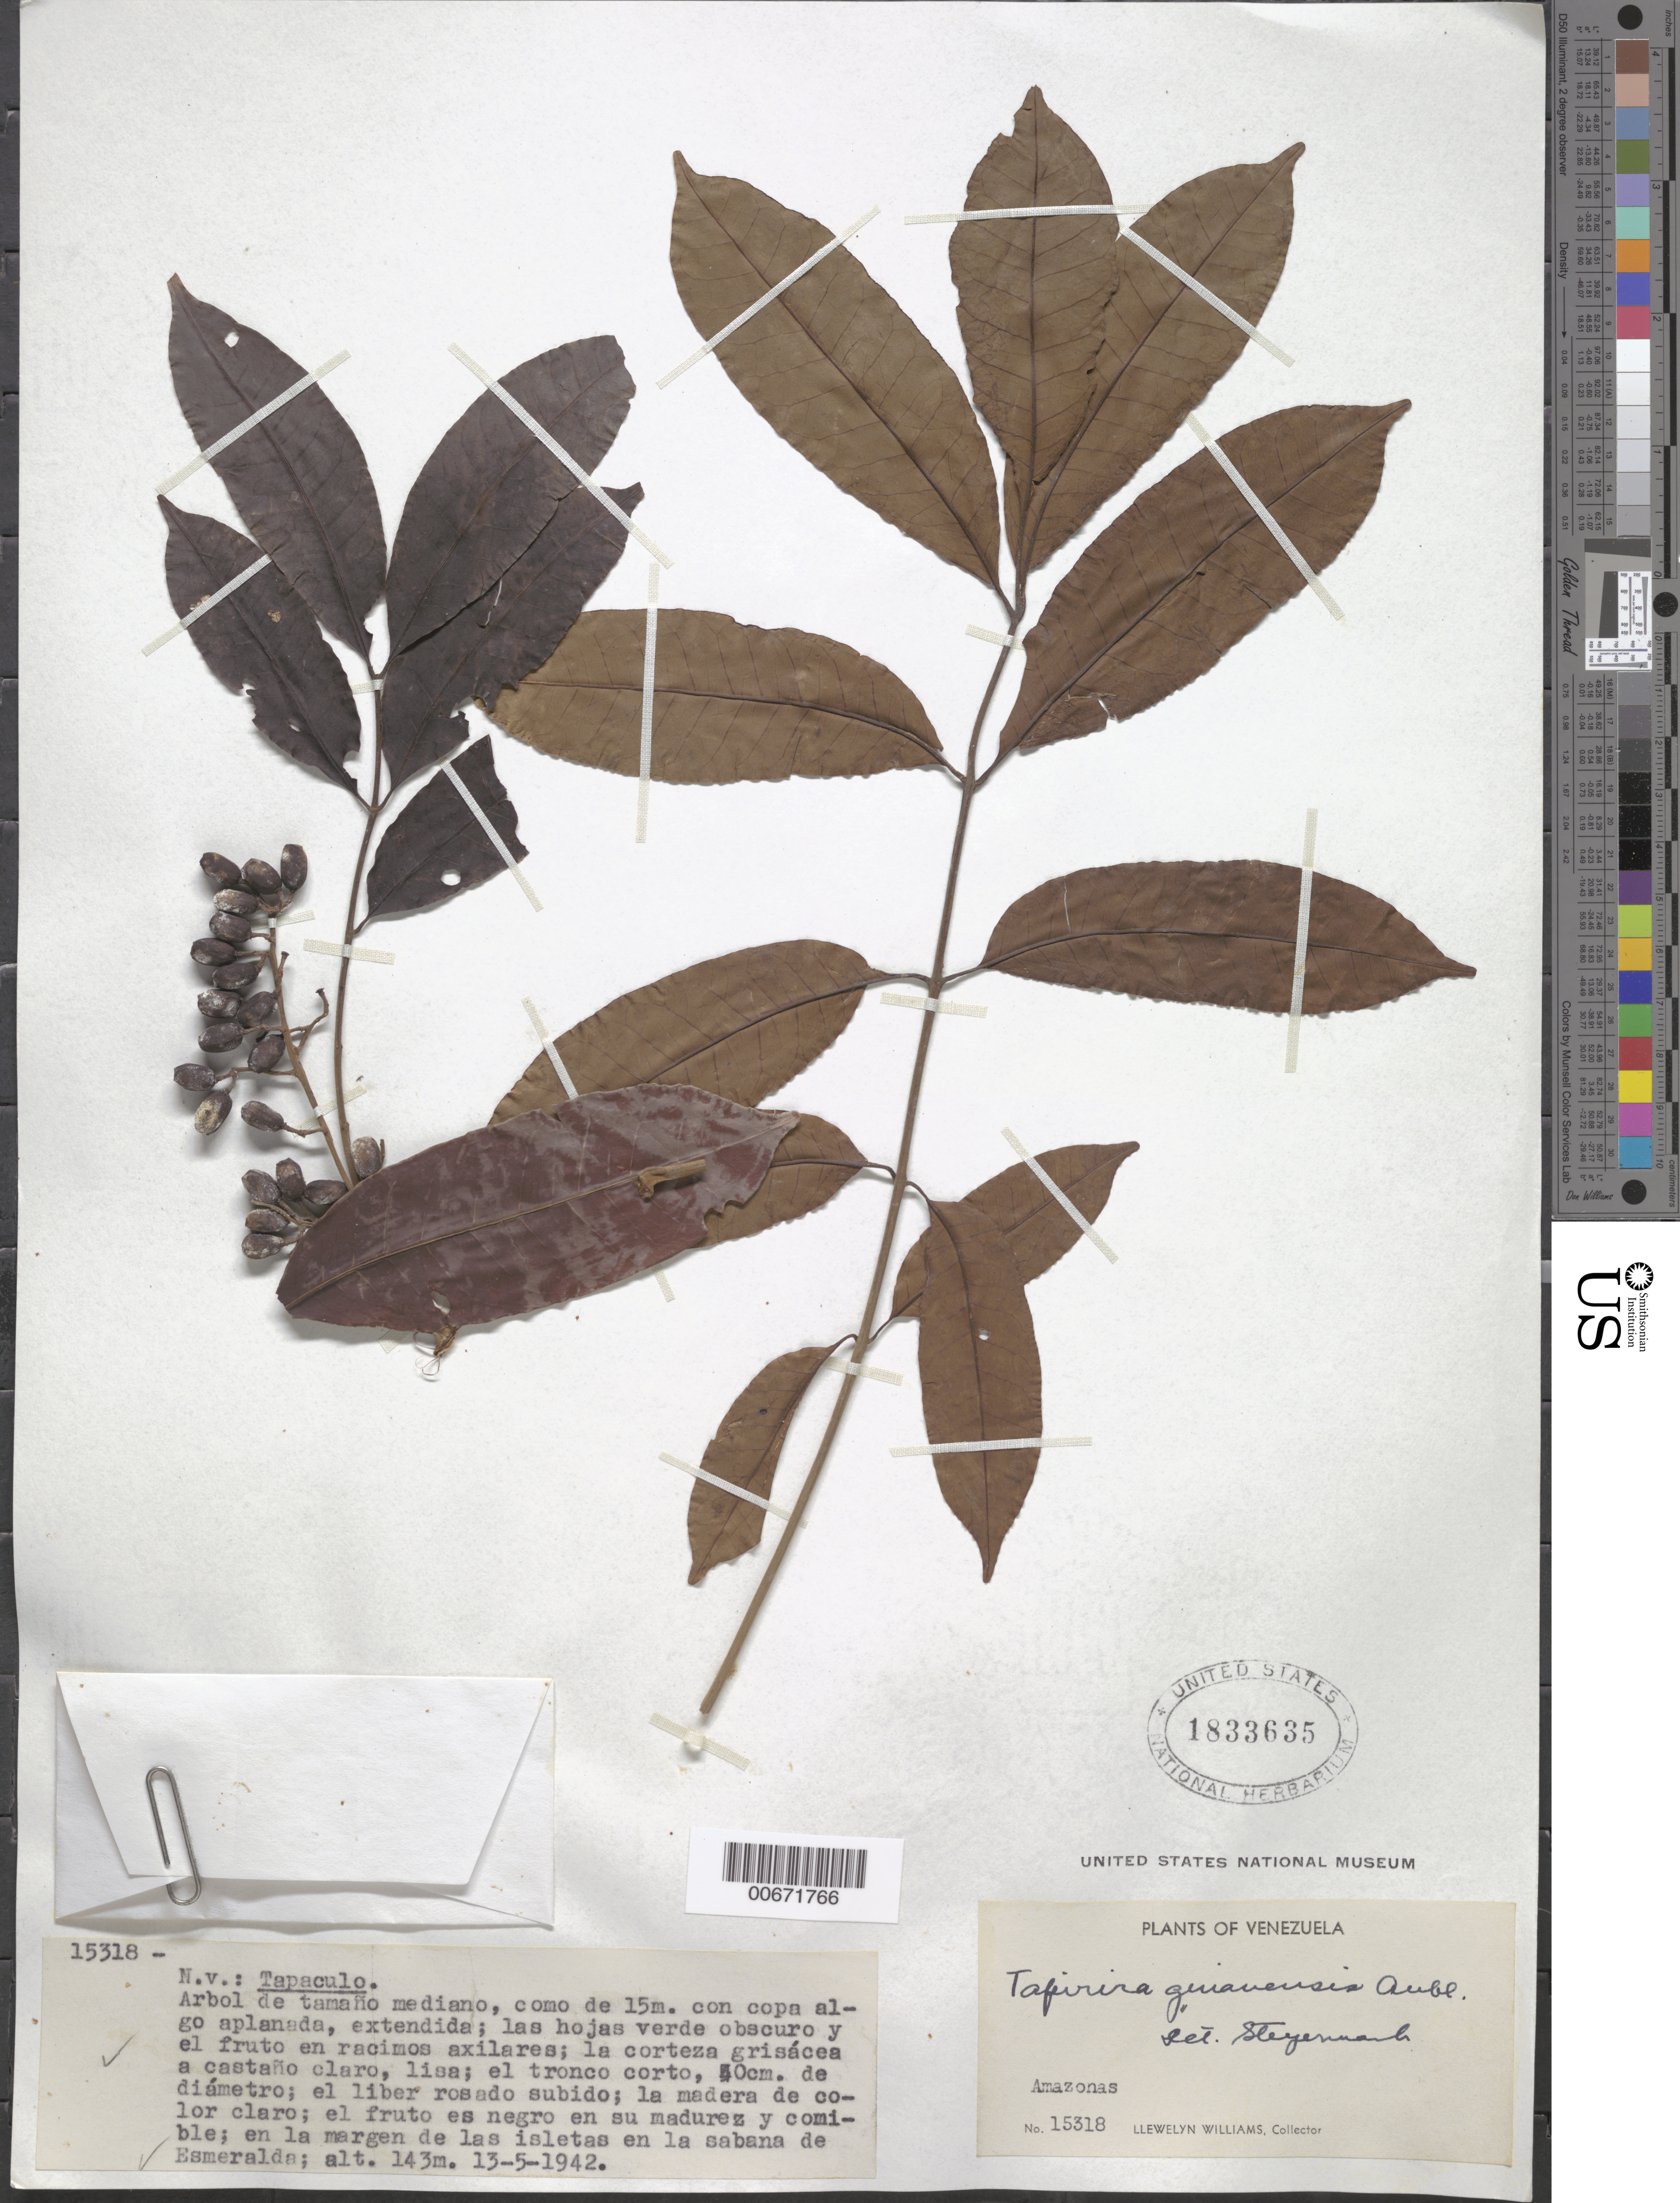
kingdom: Plantae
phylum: Tracheophyta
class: Magnoliopsida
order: Sapindales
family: Anacardiaceae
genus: Tapirira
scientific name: Tapirira guianensis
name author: Aubl.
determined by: Steyermark, Julian A., (VEN)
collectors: Ll. Williams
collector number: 15318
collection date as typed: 13-May-42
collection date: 1942-05-13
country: Venezuela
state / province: Amazonas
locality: Esmeralda savanna, Alto Orinoco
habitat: Boundary around islands in Esmeralda savanna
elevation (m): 143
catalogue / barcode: US 1833635